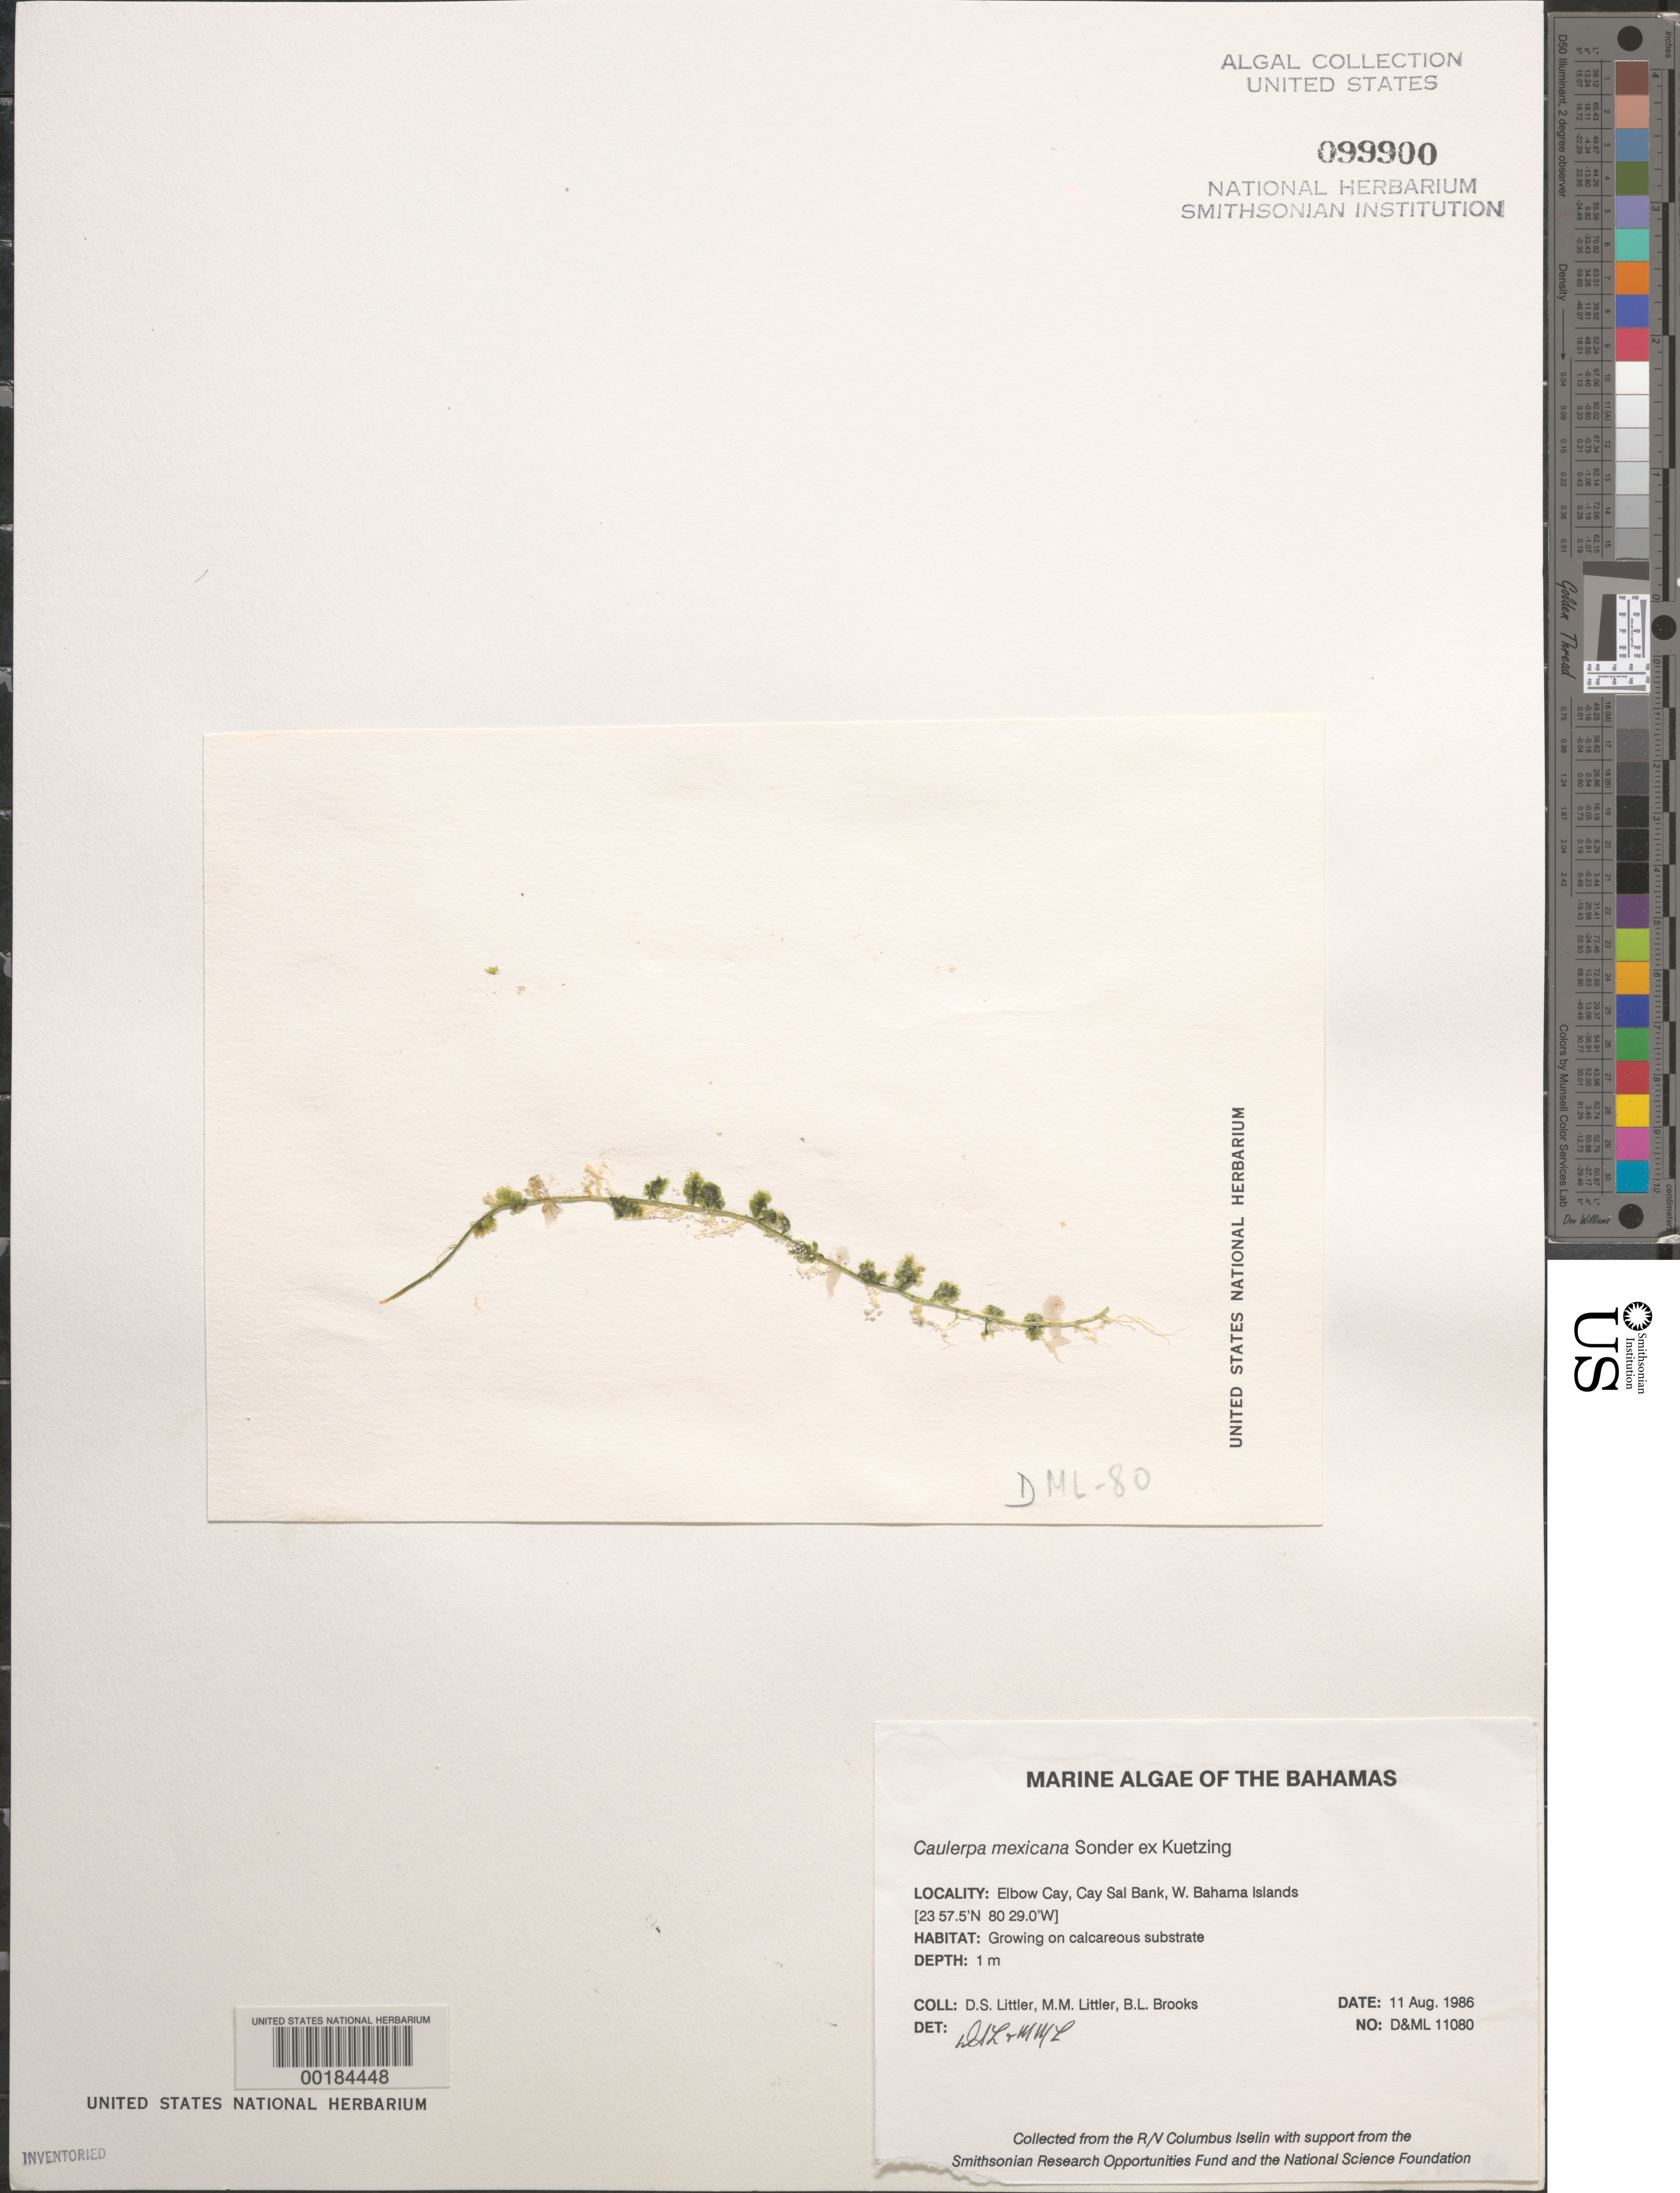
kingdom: Plantae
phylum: Chlorophyta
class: Ulvophyceae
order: Bryopsidales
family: Caulerpaceae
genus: Caulerpa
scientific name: Caulerpa mexicana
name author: Sond. ex Kütz.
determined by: Littler, D. S.; Littler, M. M.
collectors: D. S. Littler, M. M. Littler & B. Brooks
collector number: D&ML 11080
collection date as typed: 11 Aug 1986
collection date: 1986-08-11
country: Bahamas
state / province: Bimini Banks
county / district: Bimini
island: Elbow Cay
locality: Cay Sal Banks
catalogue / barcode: US 99900